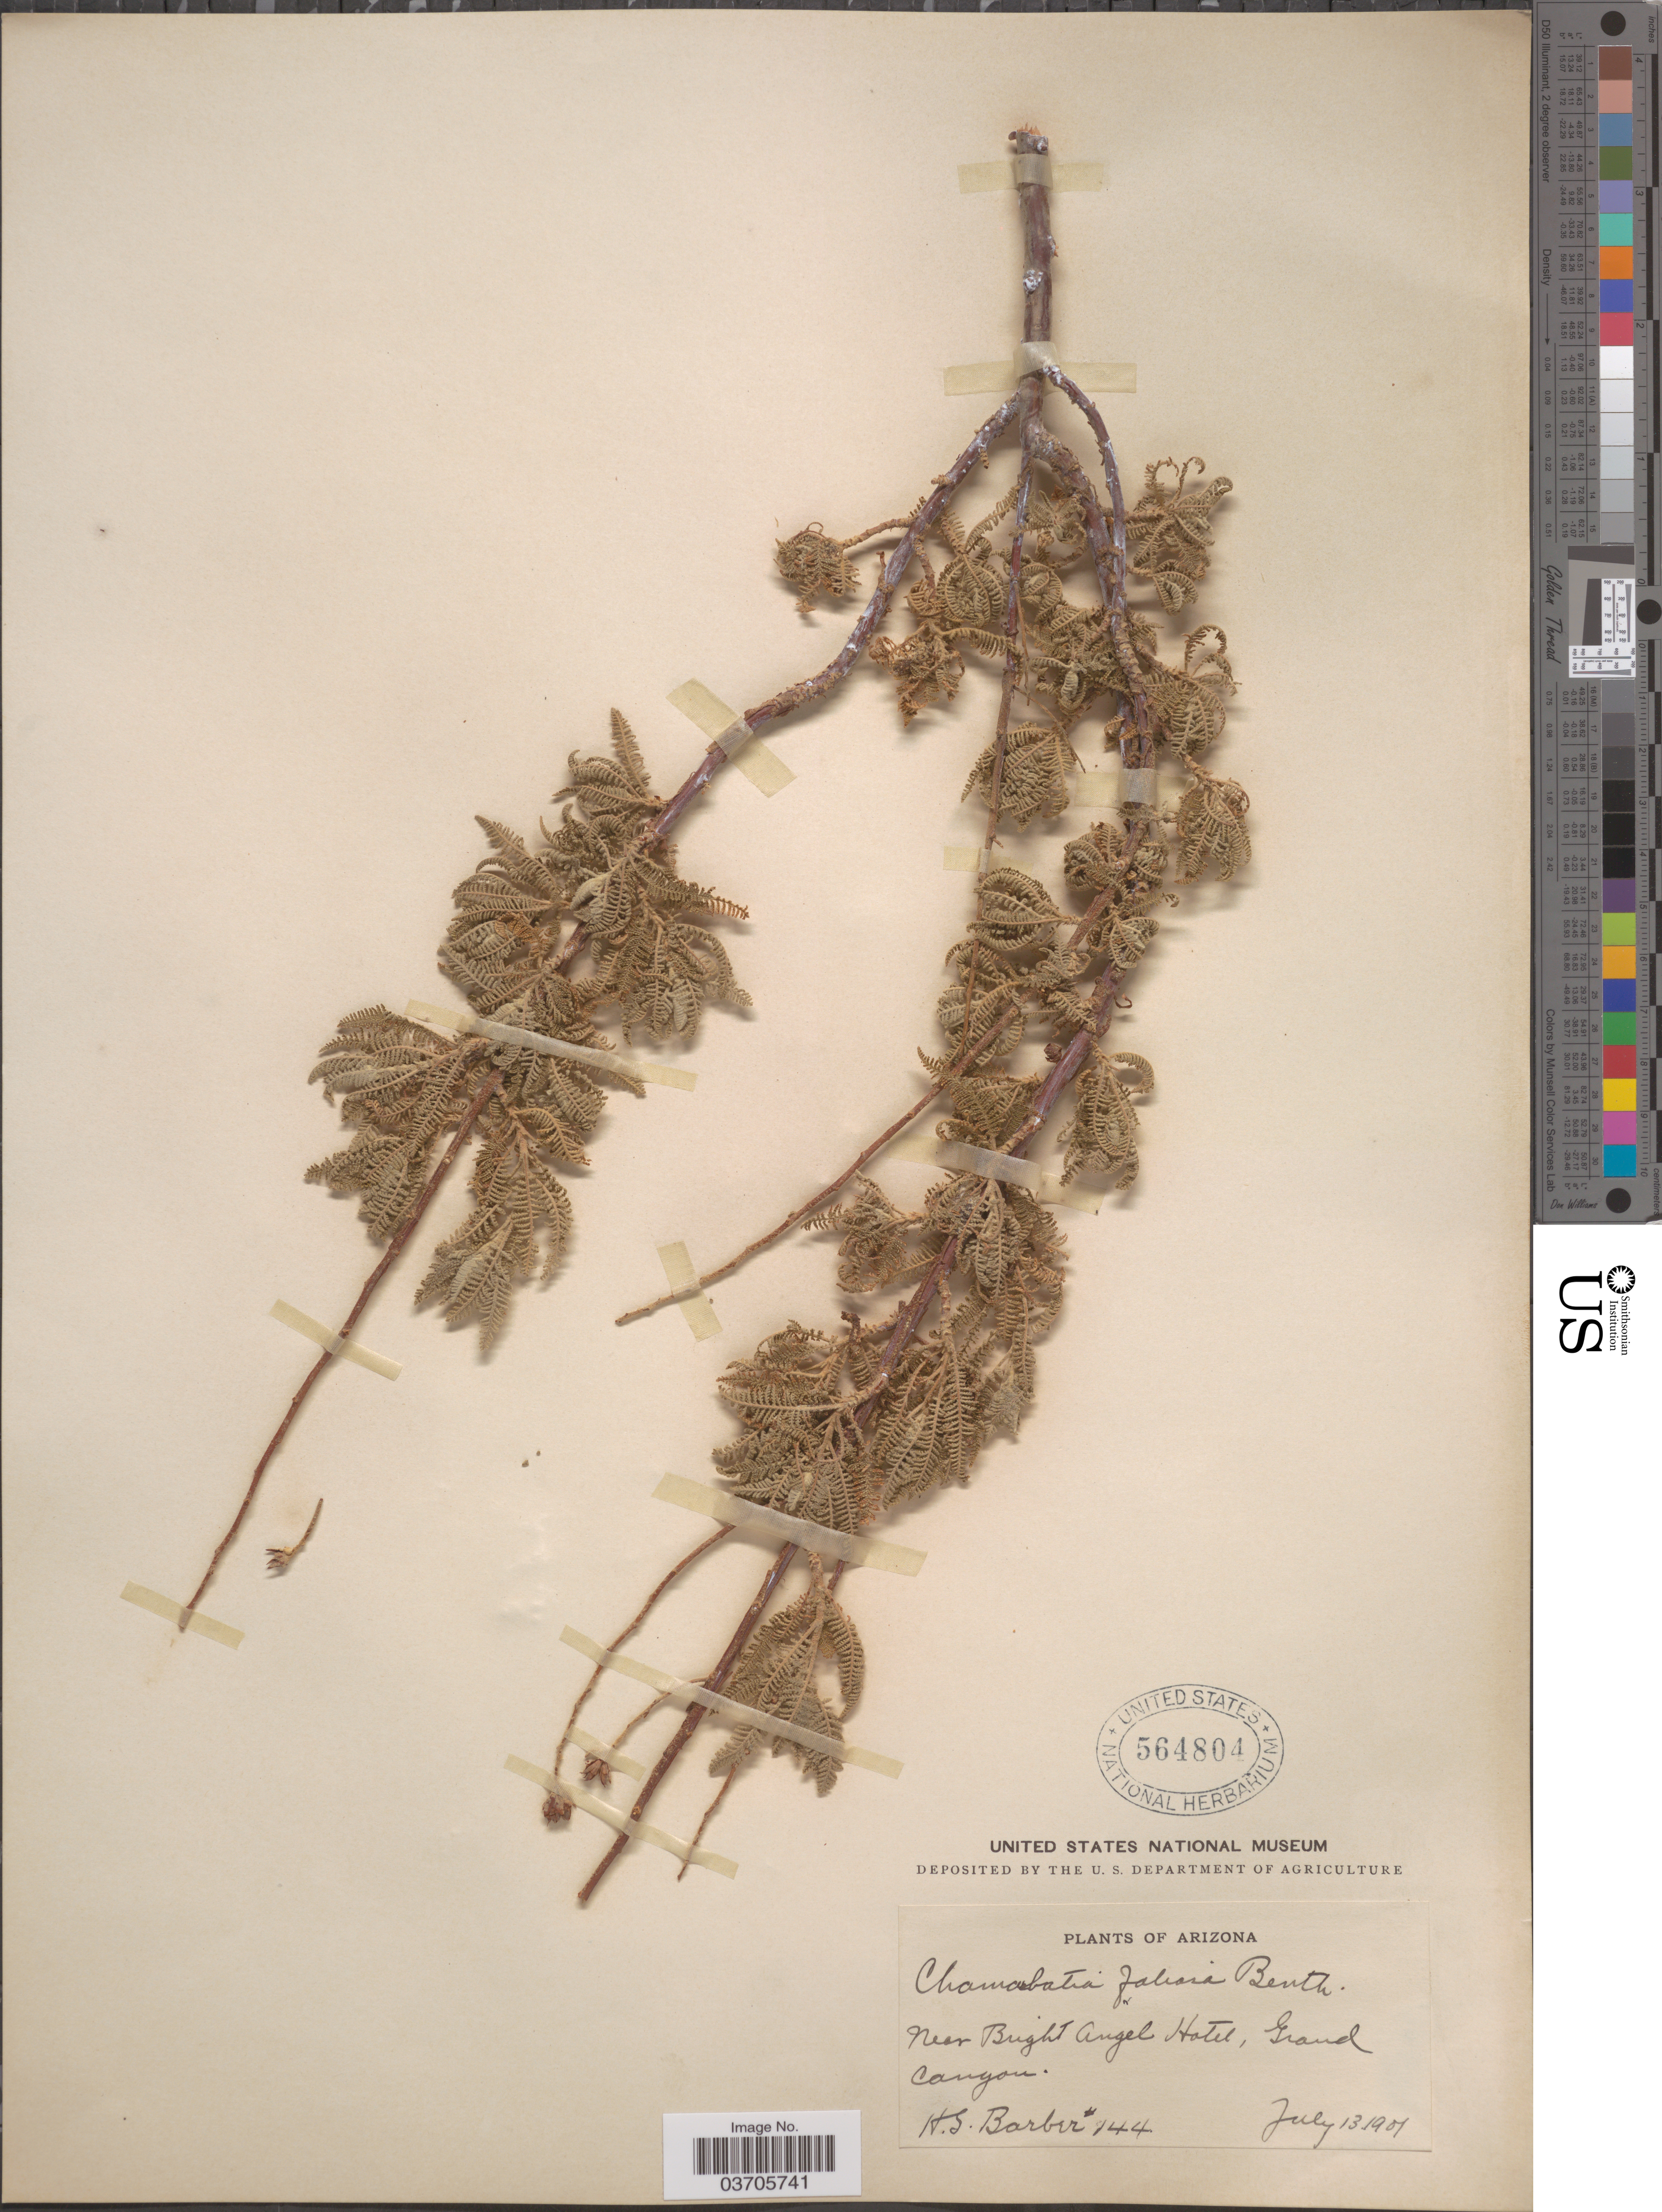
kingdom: Plantae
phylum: Tracheophyta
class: Magnoliopsida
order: Rosales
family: Rosaceae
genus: Chamaebatia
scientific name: Chamaebatia foliolosa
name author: Benth.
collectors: H. Barber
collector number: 144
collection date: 1901-07-13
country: United States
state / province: Arizona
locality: Near Bright Angel Hotel, Grand Canyon.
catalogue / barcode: US 564804